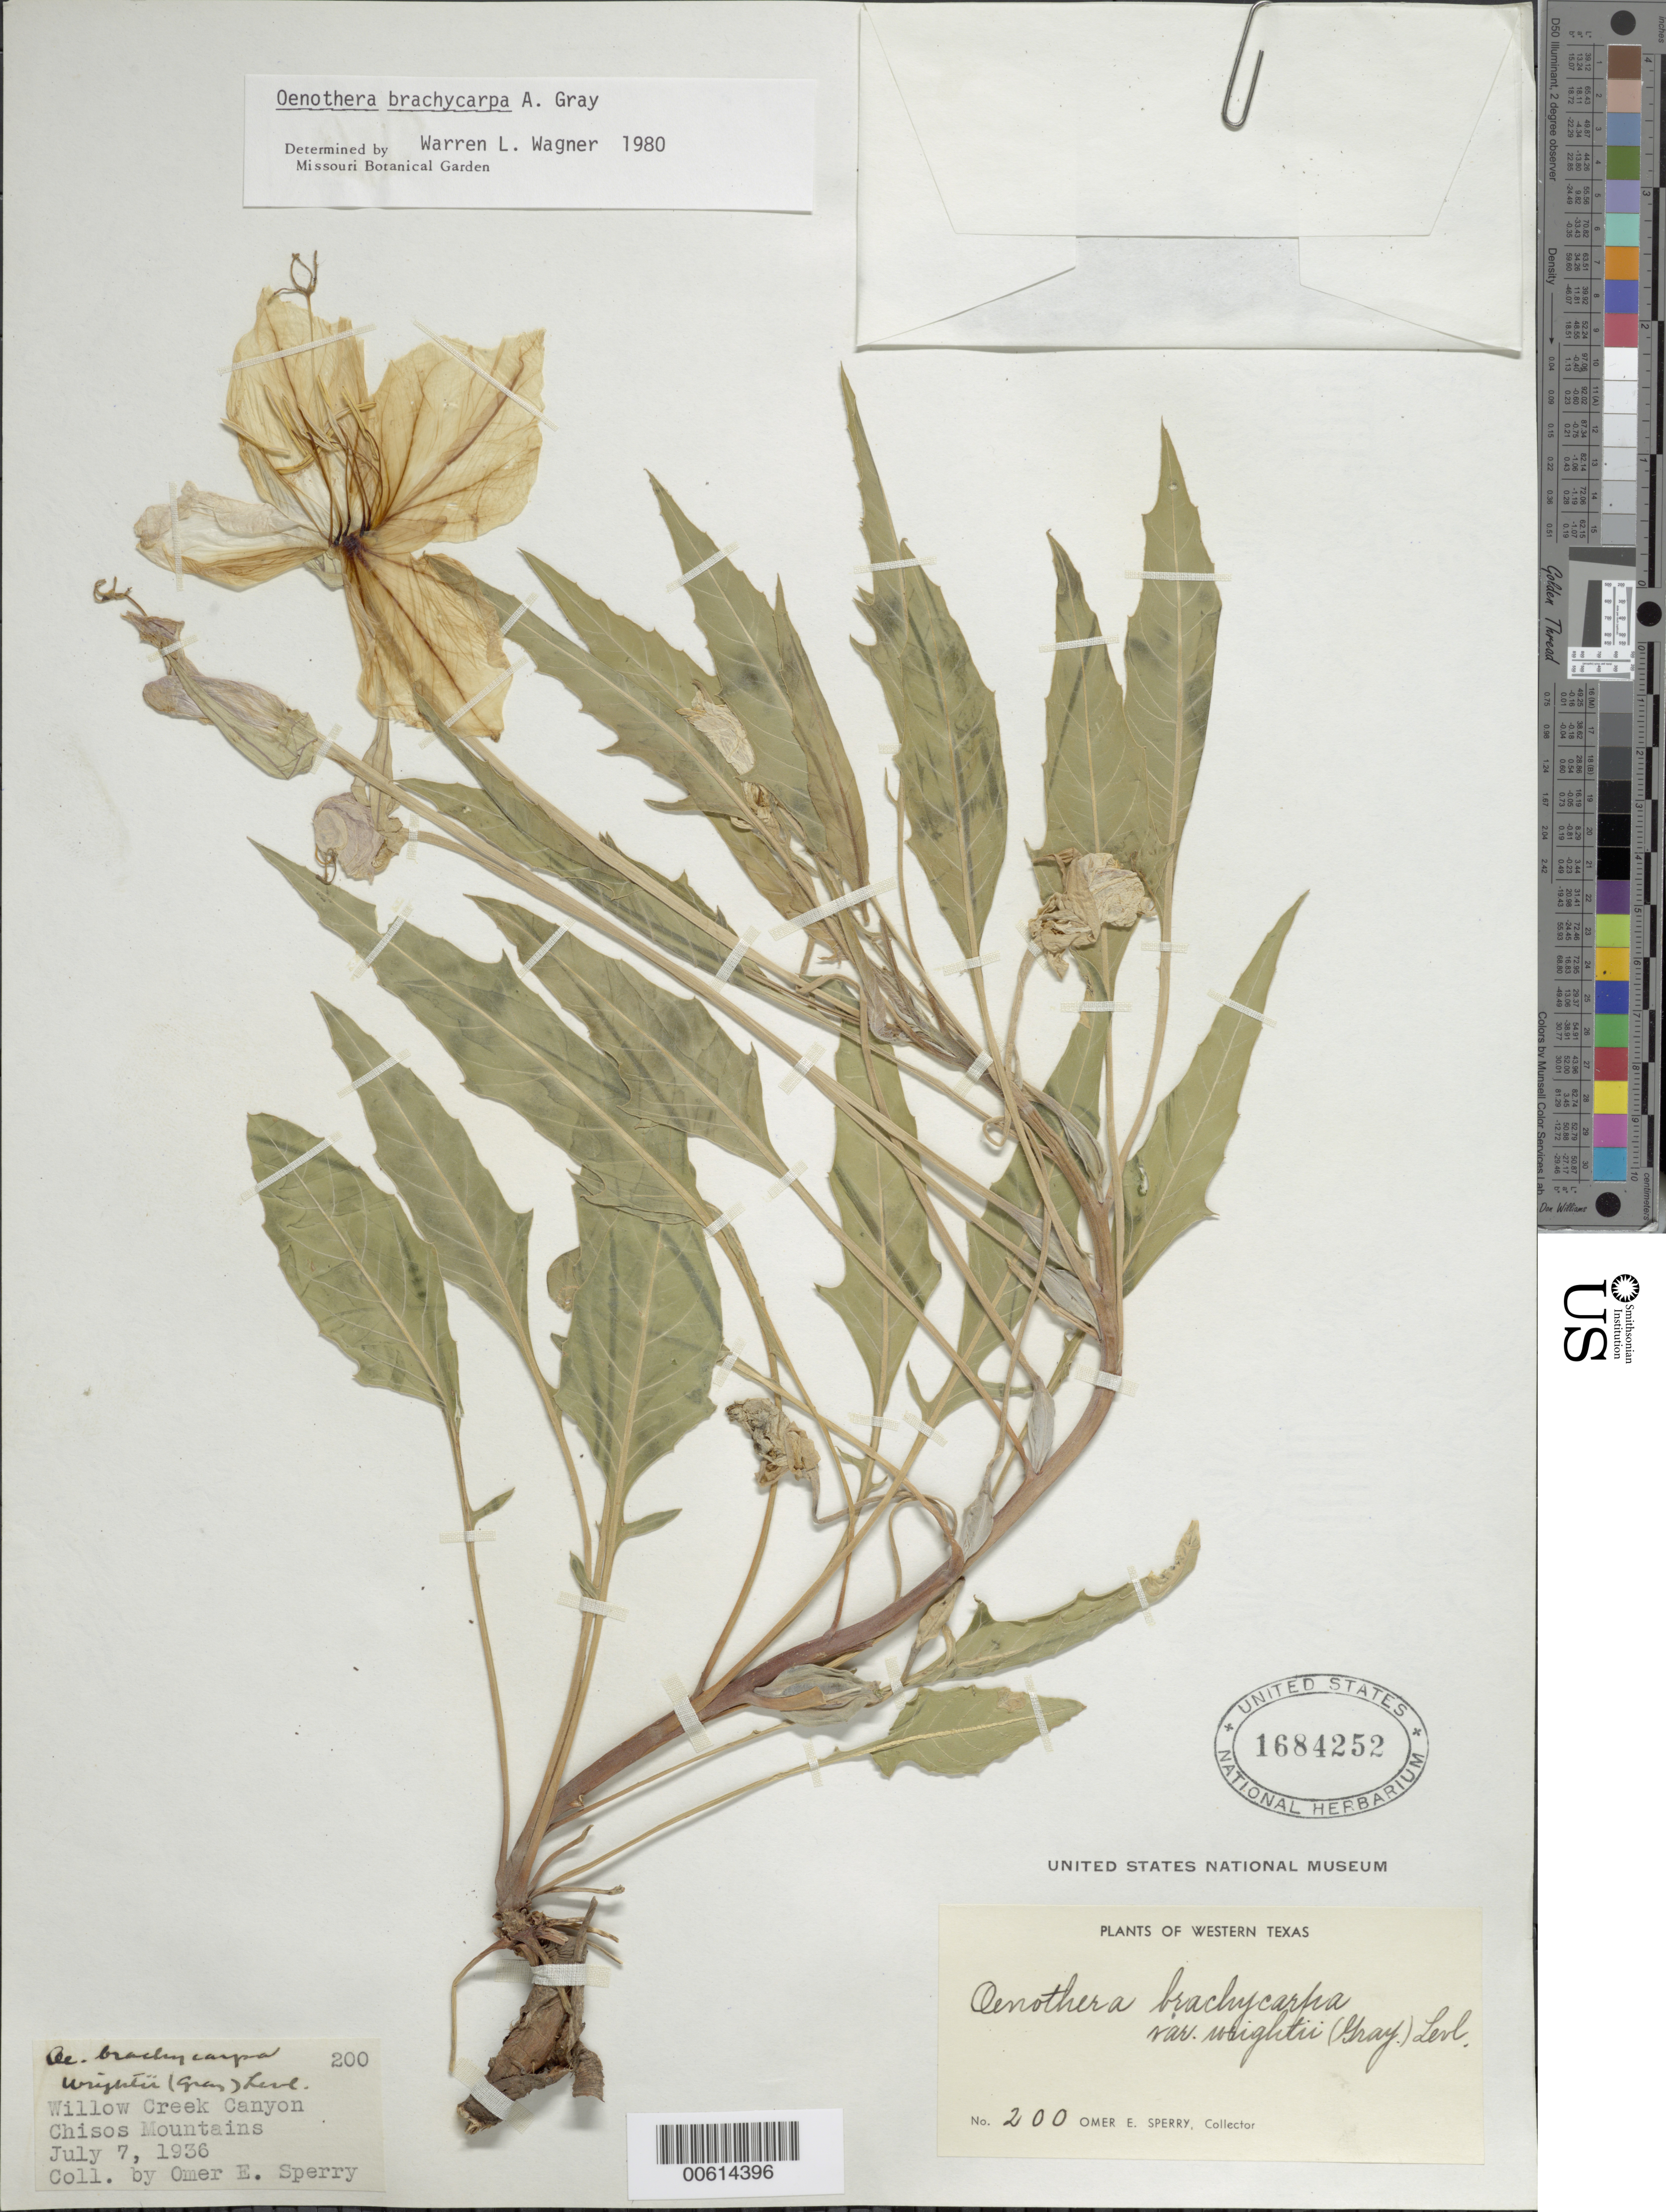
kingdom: Plantae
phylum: Tracheophyta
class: Magnoliopsida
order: Myrtales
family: Onagraceae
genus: Oenothera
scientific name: Oenothera brachycarpa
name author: A. Gray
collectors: O. E. Sperry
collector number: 200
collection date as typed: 07 Jul 1936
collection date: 1936-07-07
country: United States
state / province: Texas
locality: Willow Creek Canyon, Chisos Mountains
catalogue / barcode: US 1684252